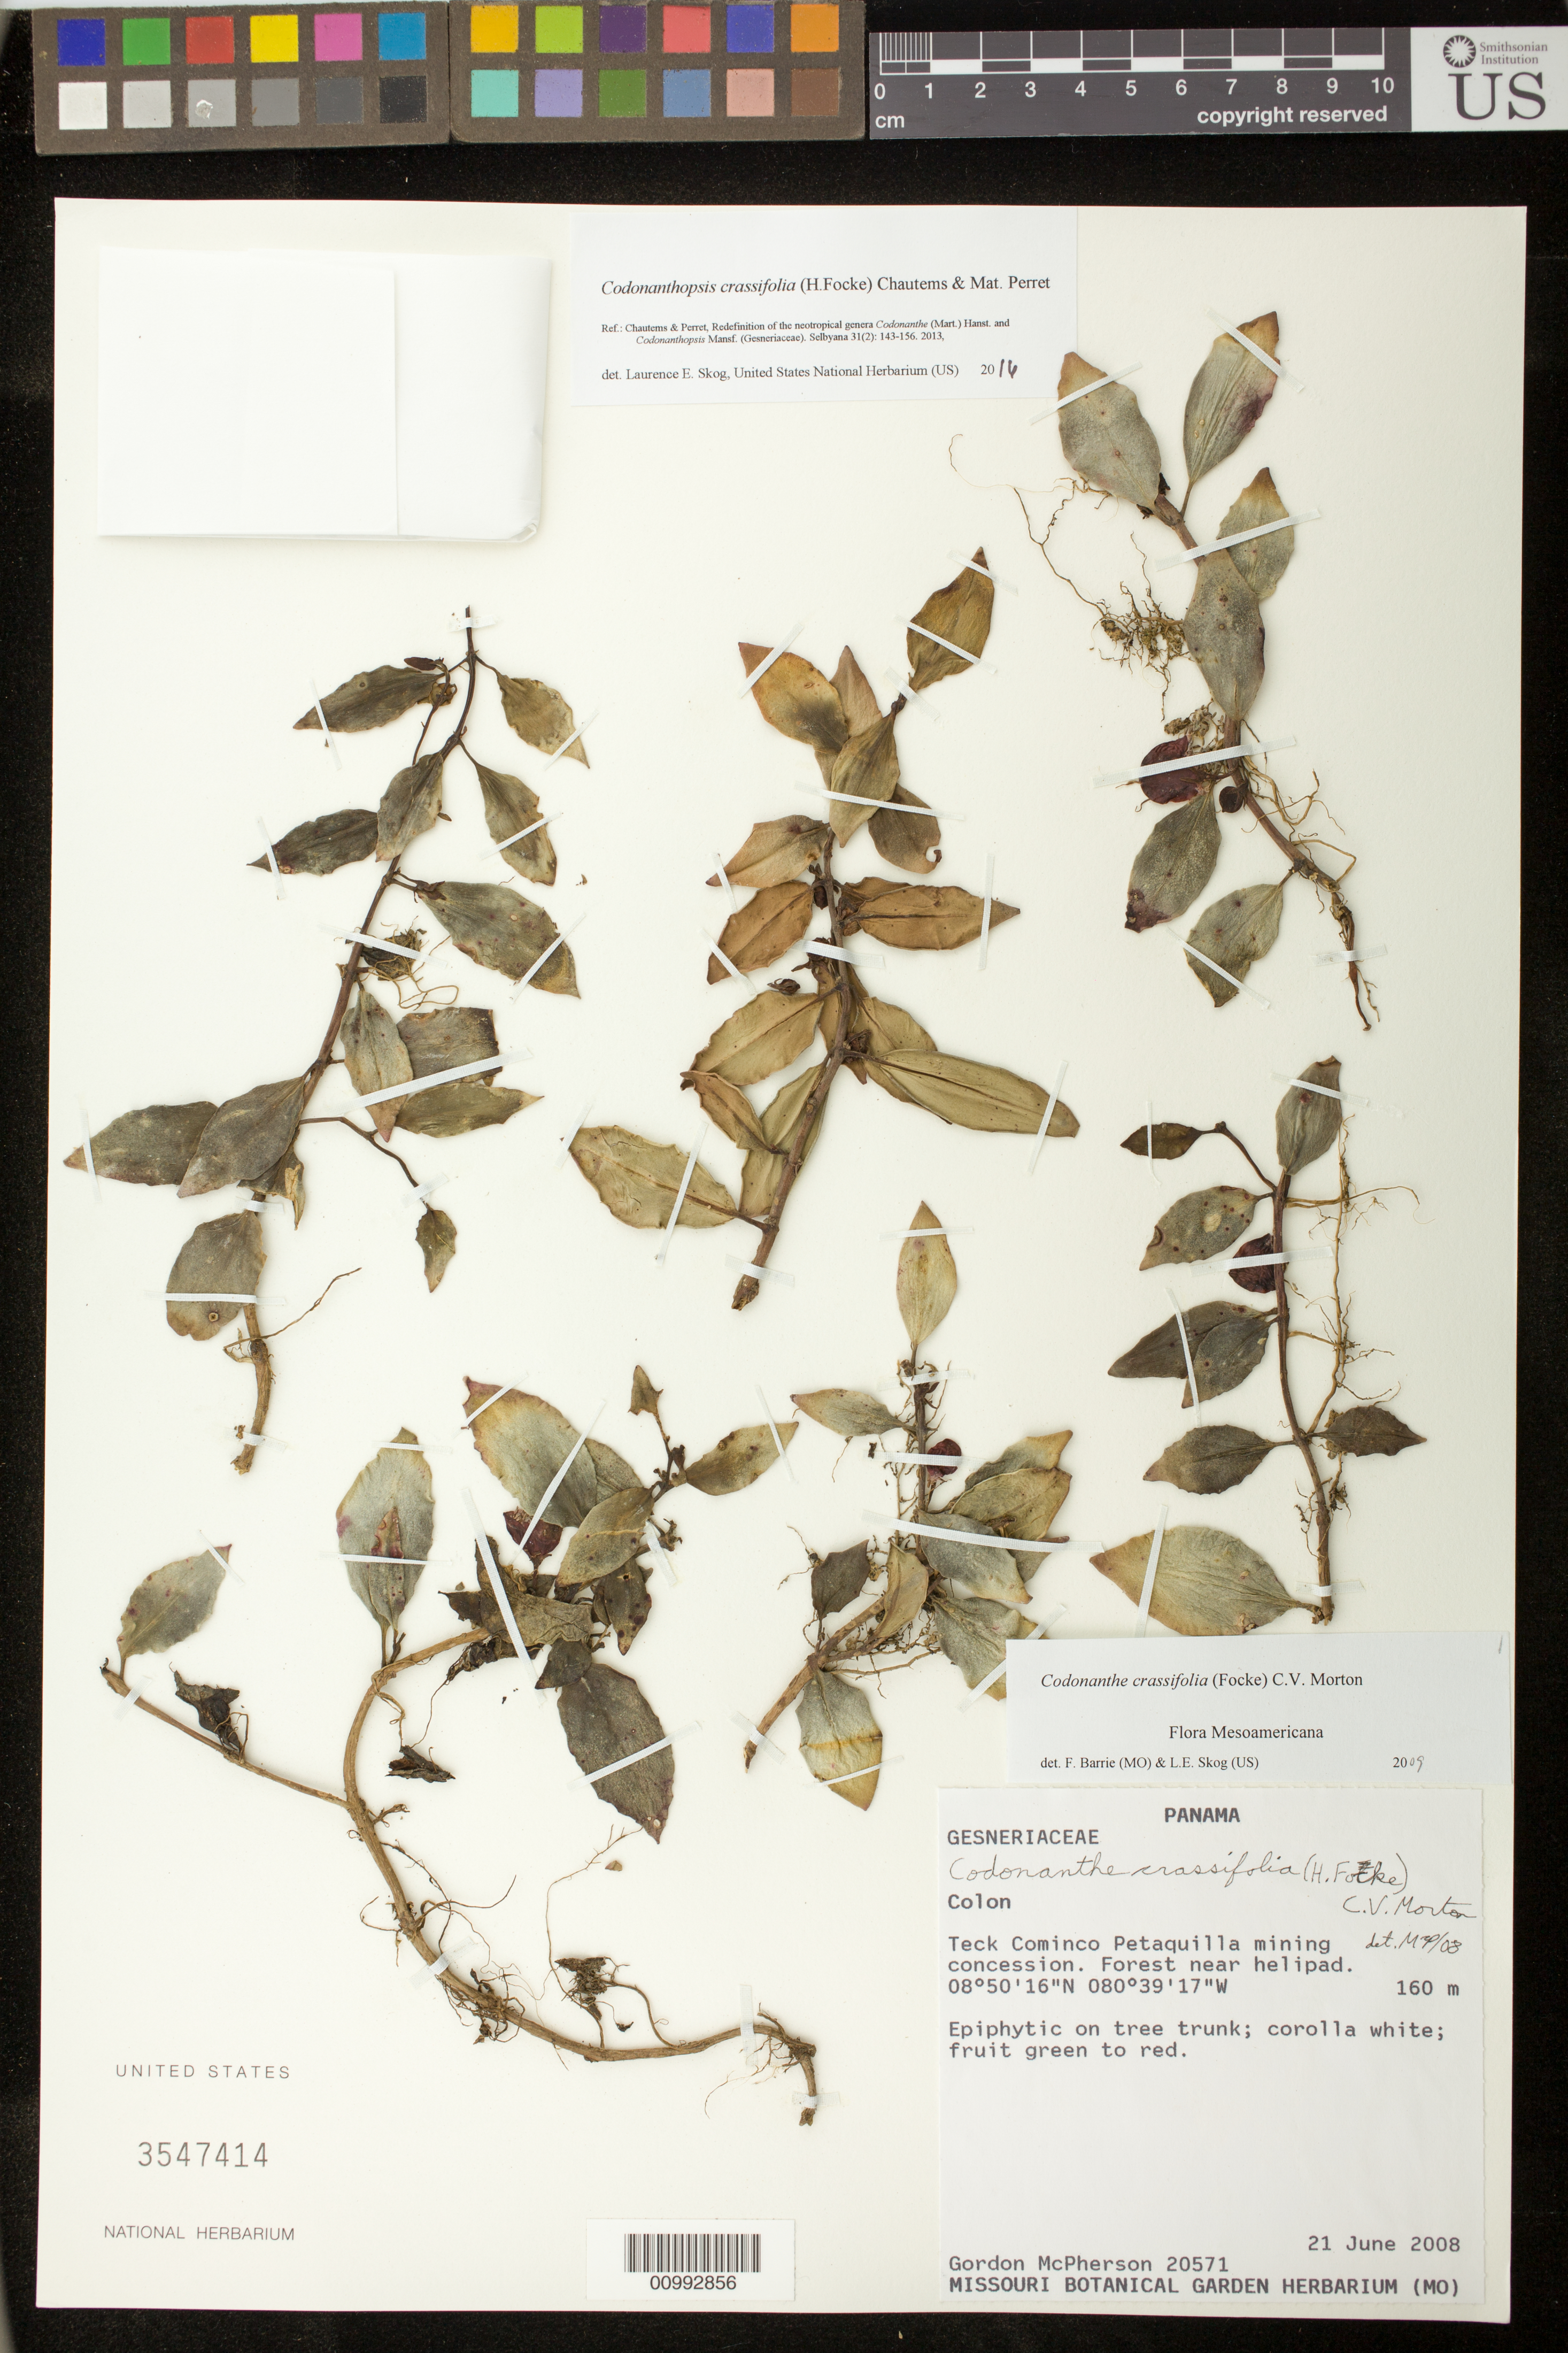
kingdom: Plantae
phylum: Tracheophyta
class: Magnoliopsida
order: Lamiales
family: Gesneriaceae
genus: Codonanthopsis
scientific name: Codonanthopsis crassifolia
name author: (H. Focke) Chautems & Mat.Perret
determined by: Skog, Laurence E.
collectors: G. D. McPherson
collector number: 20571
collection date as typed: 21 Jun 2008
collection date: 2008-06-21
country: Panama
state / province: Colón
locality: Teck Cominco Petaquilla mining concession, forest near helipad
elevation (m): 160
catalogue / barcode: US 3547414